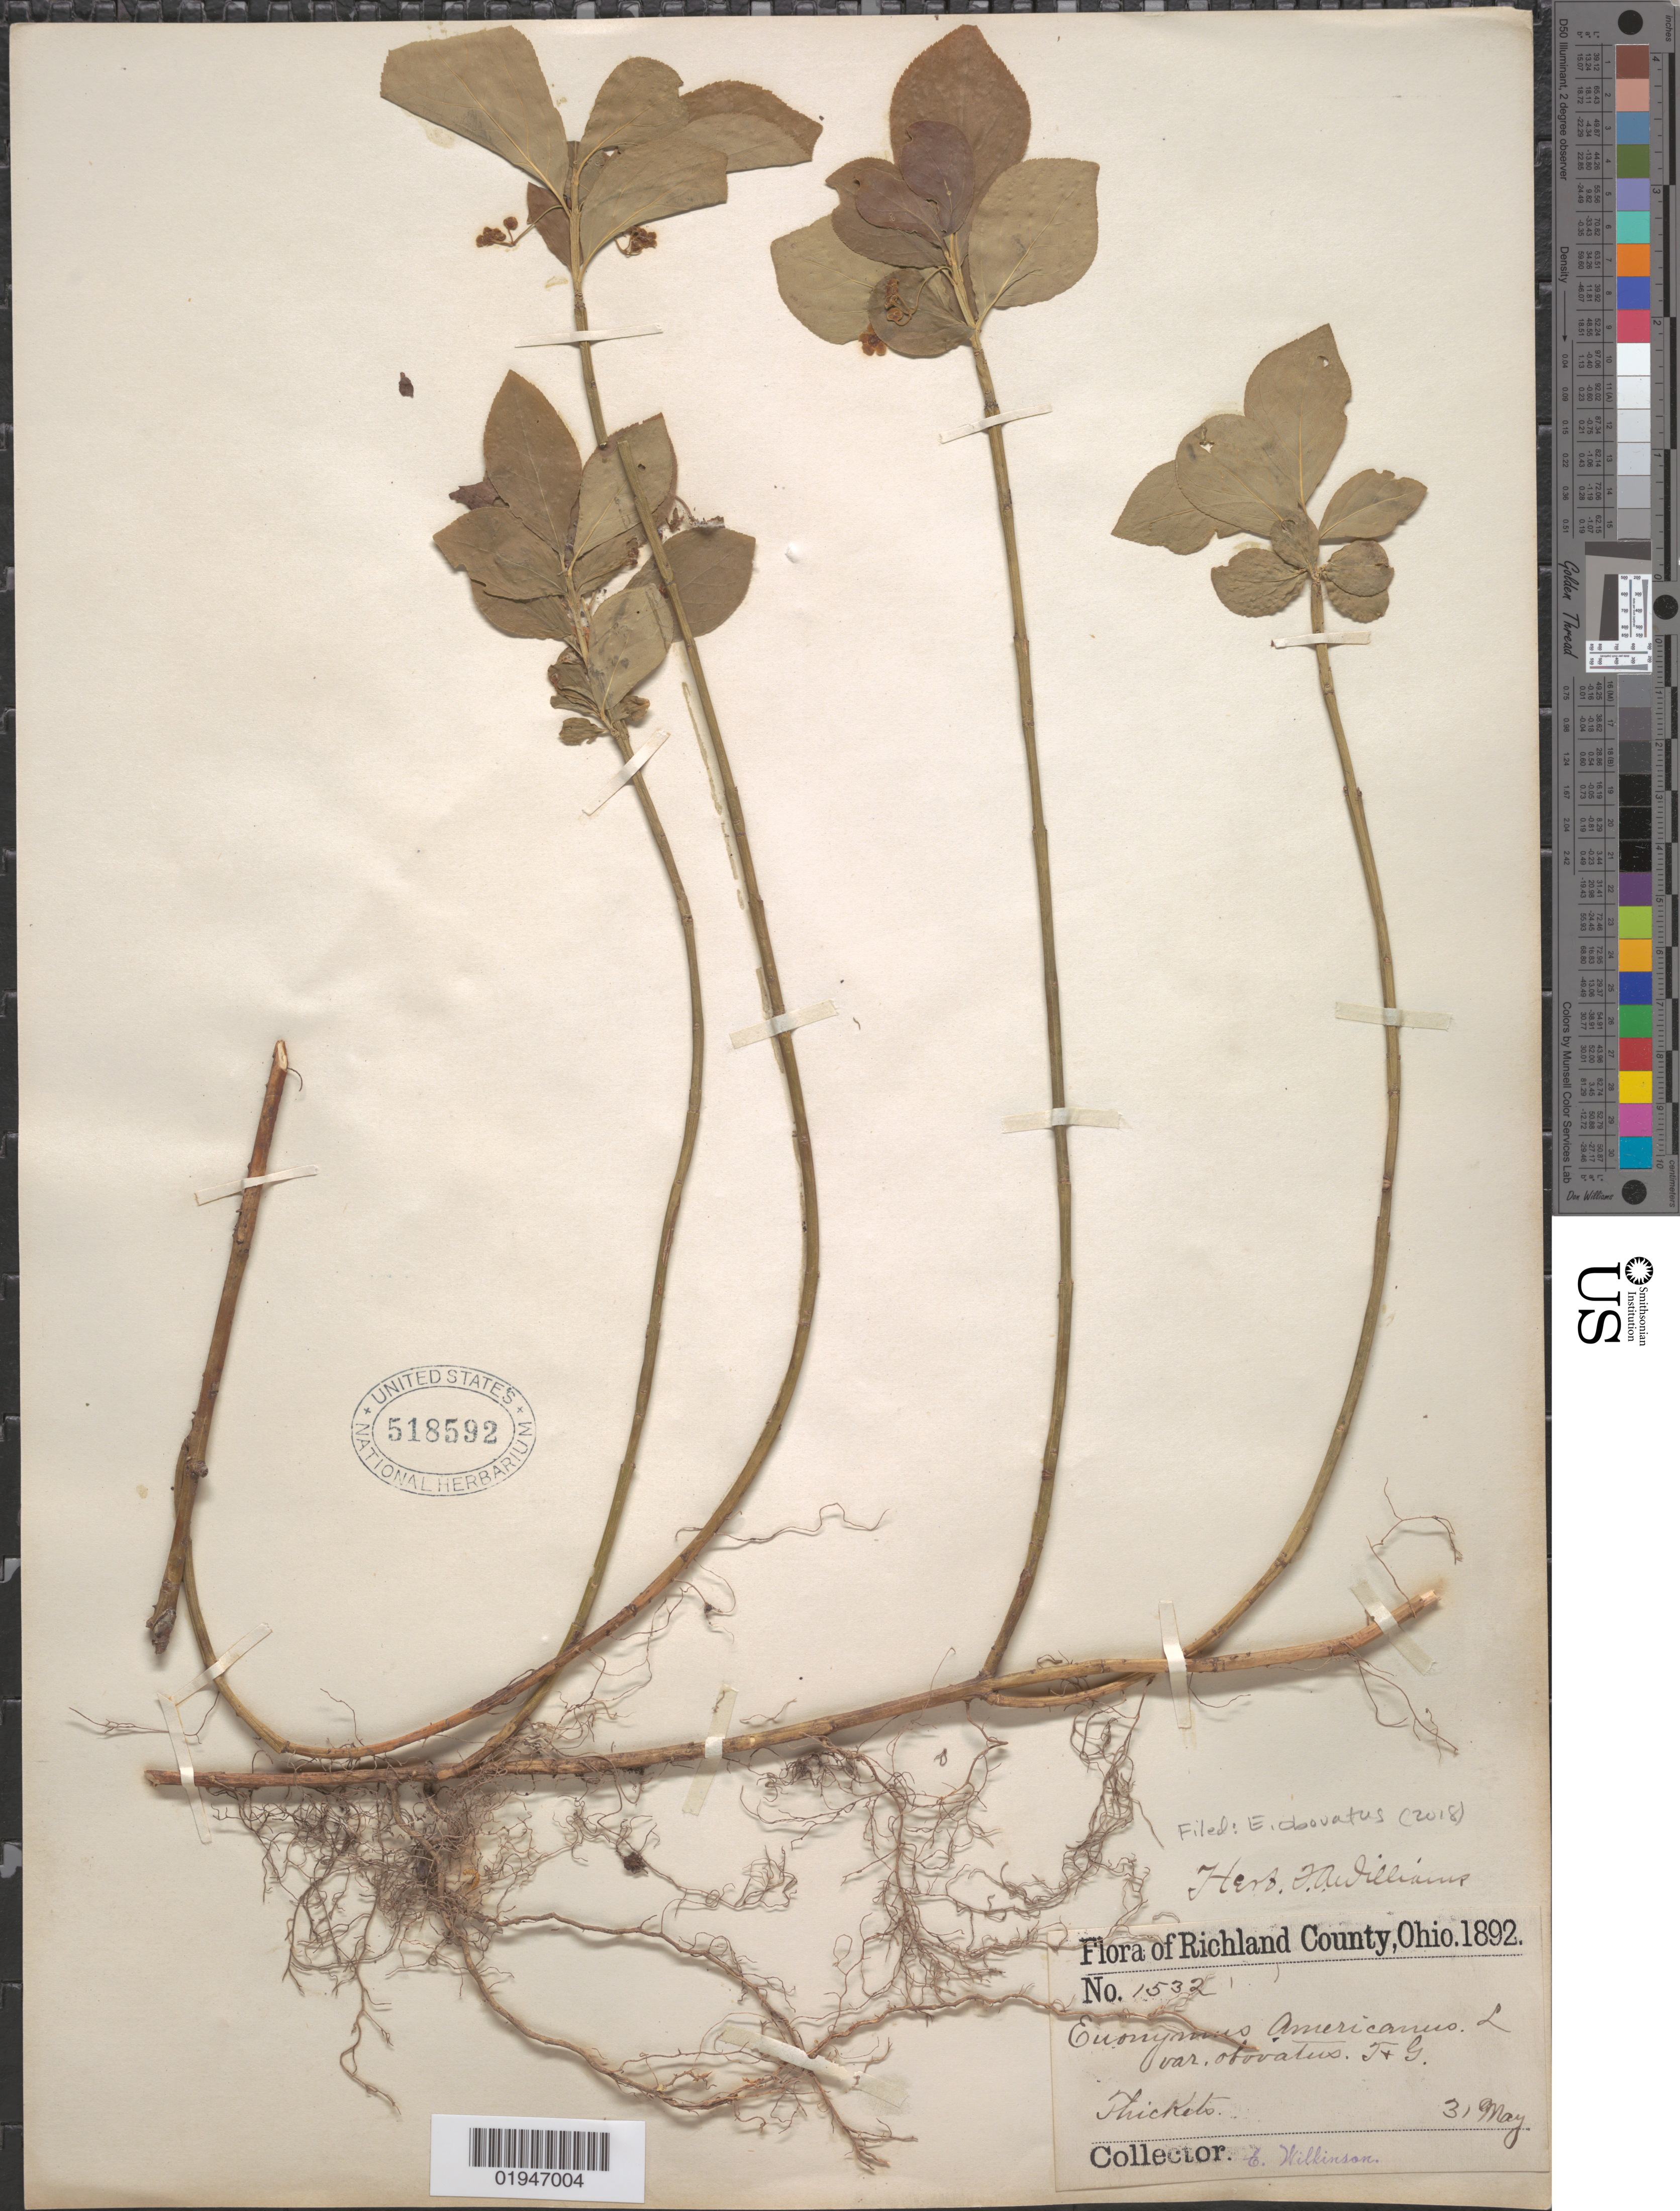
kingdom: Plantae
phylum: Tracheophyta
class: Magnoliopsida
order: Celastrales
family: Celastraceae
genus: Euonymus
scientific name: Euonymus obovatus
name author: Nutt.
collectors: E. Wilkinson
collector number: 1532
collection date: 1892-05-31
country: United States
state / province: Ohio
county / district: Richland County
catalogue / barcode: US 518592